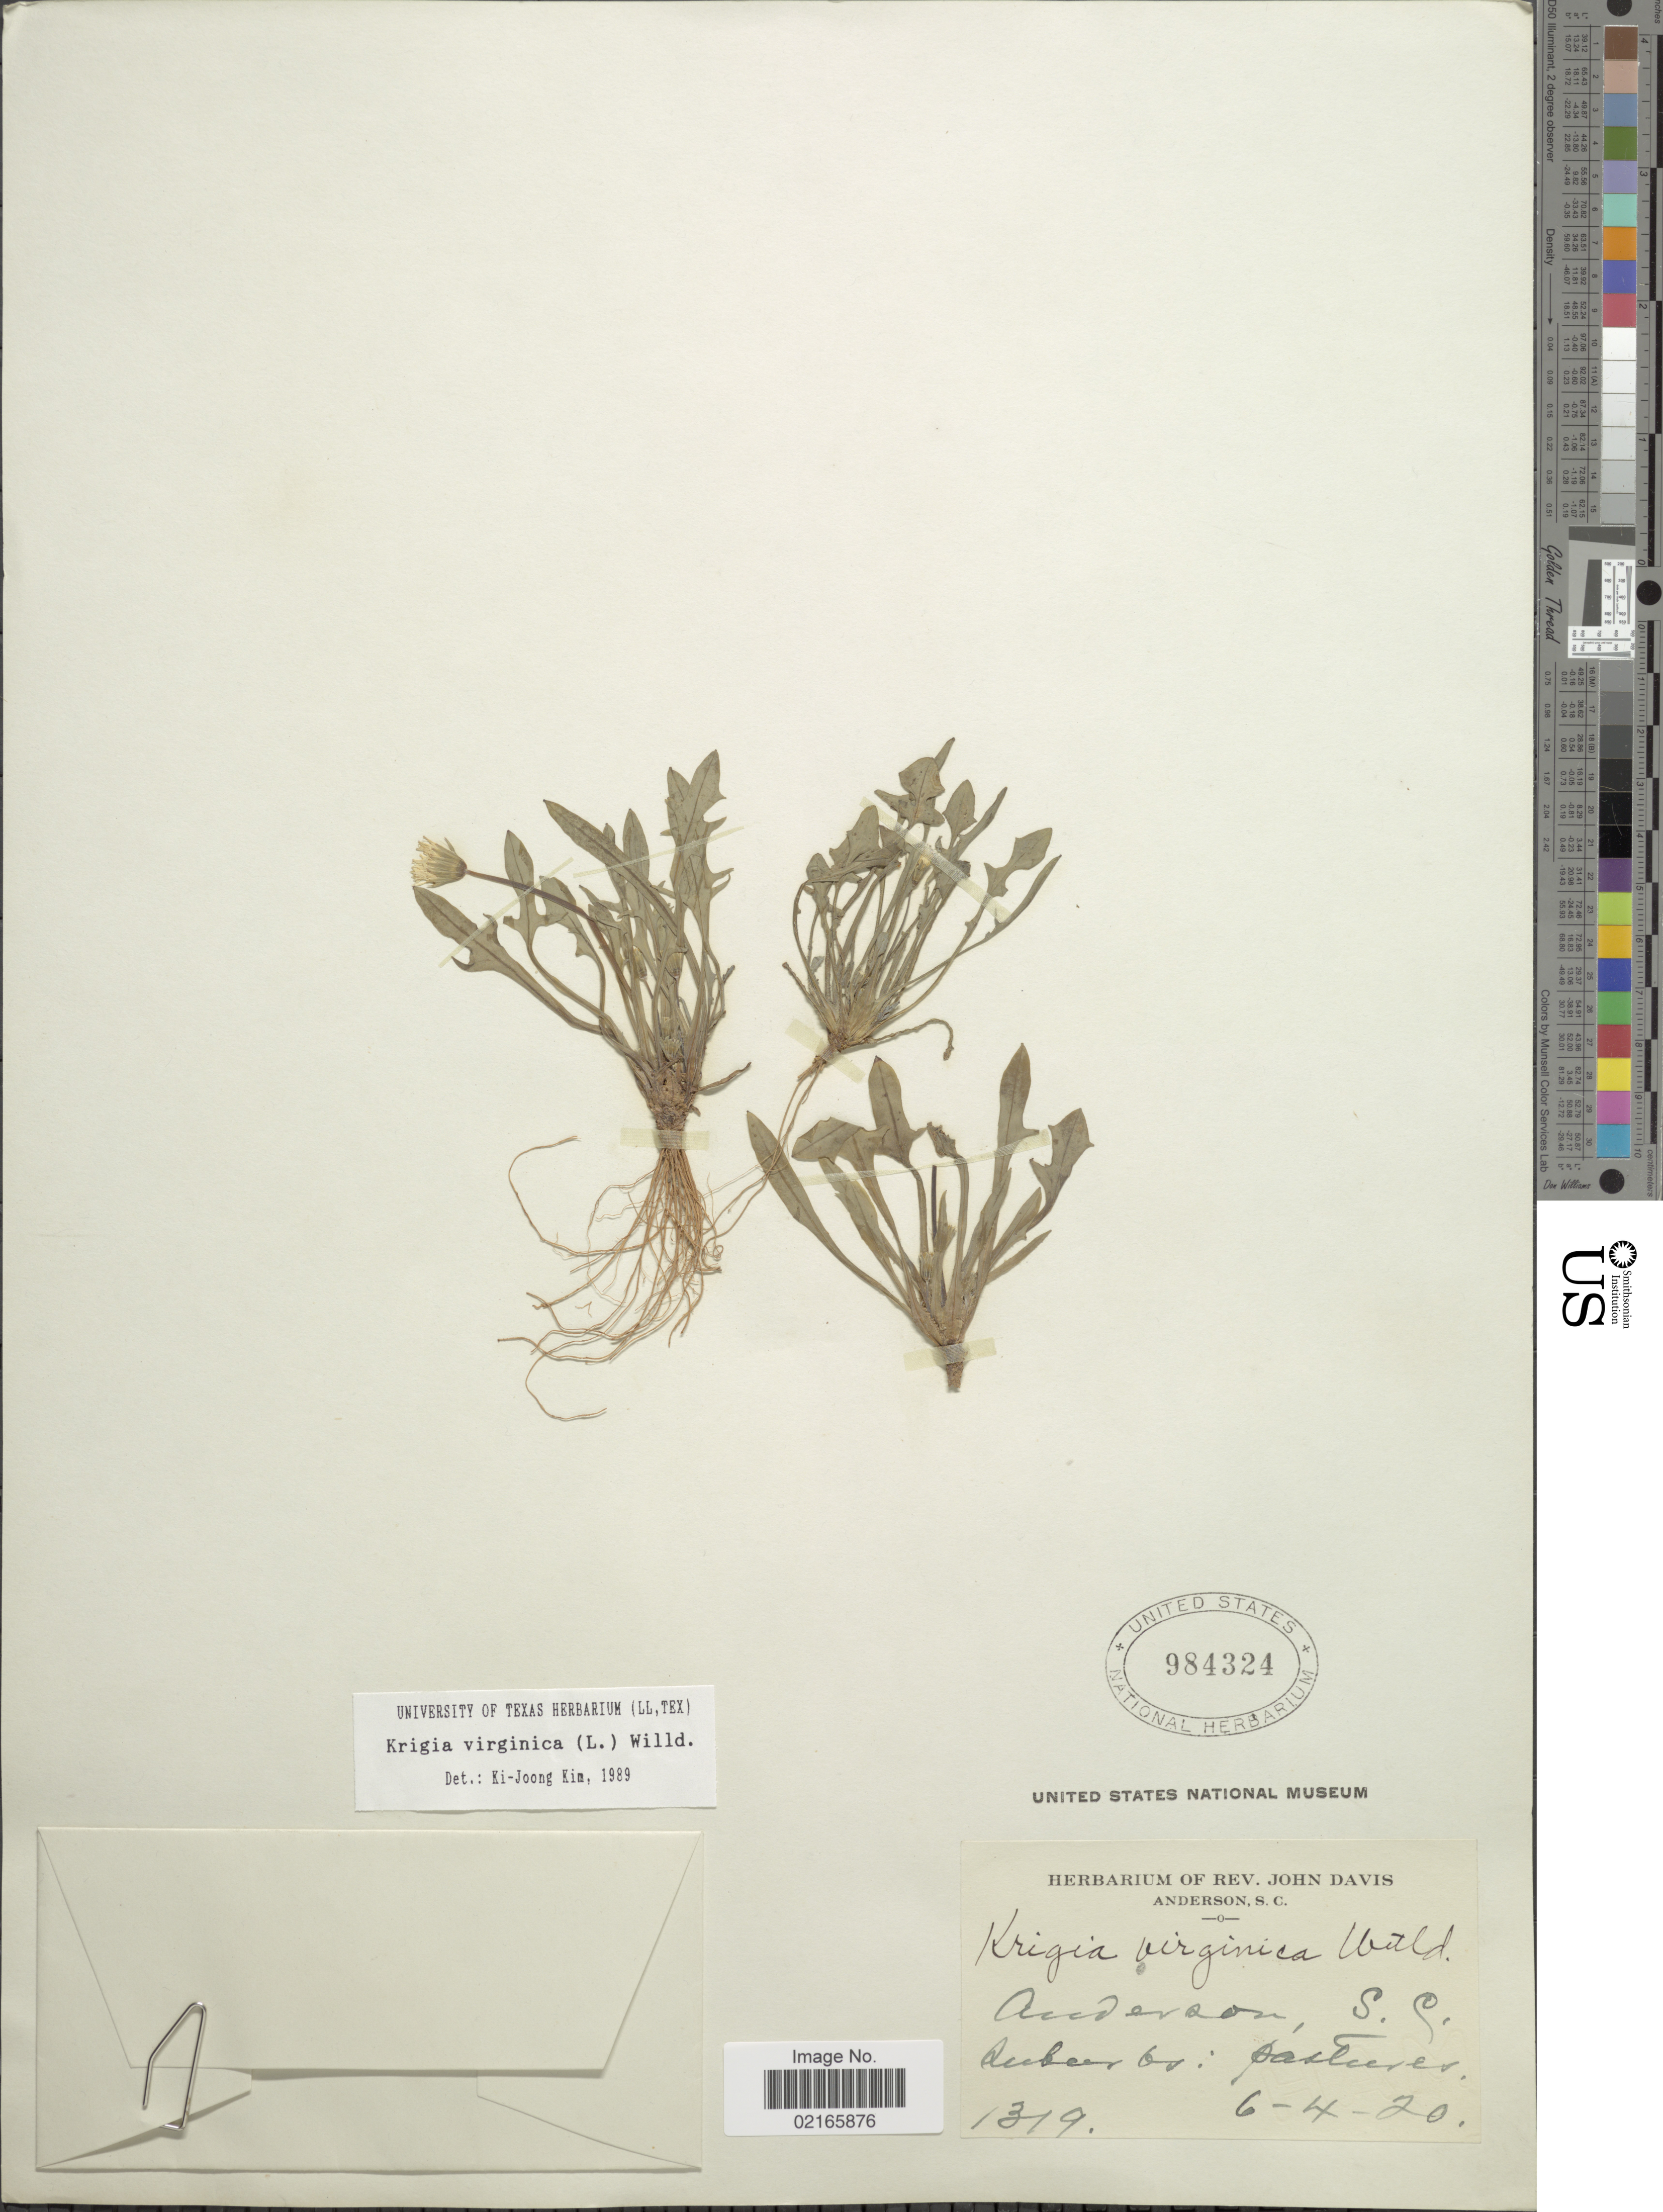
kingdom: Plantae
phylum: Tracheophyta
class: Magnoliopsida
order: Asterales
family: Asteraceae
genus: Krigia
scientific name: Krigia virginica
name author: (L.) Willd.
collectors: ex herb. Rev. John Davis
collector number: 1319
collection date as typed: Transcribed d/m/y: 4/6/20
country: United States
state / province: South Carolina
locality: Anderson, S.C. Suburbs: pastures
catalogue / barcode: US 984324